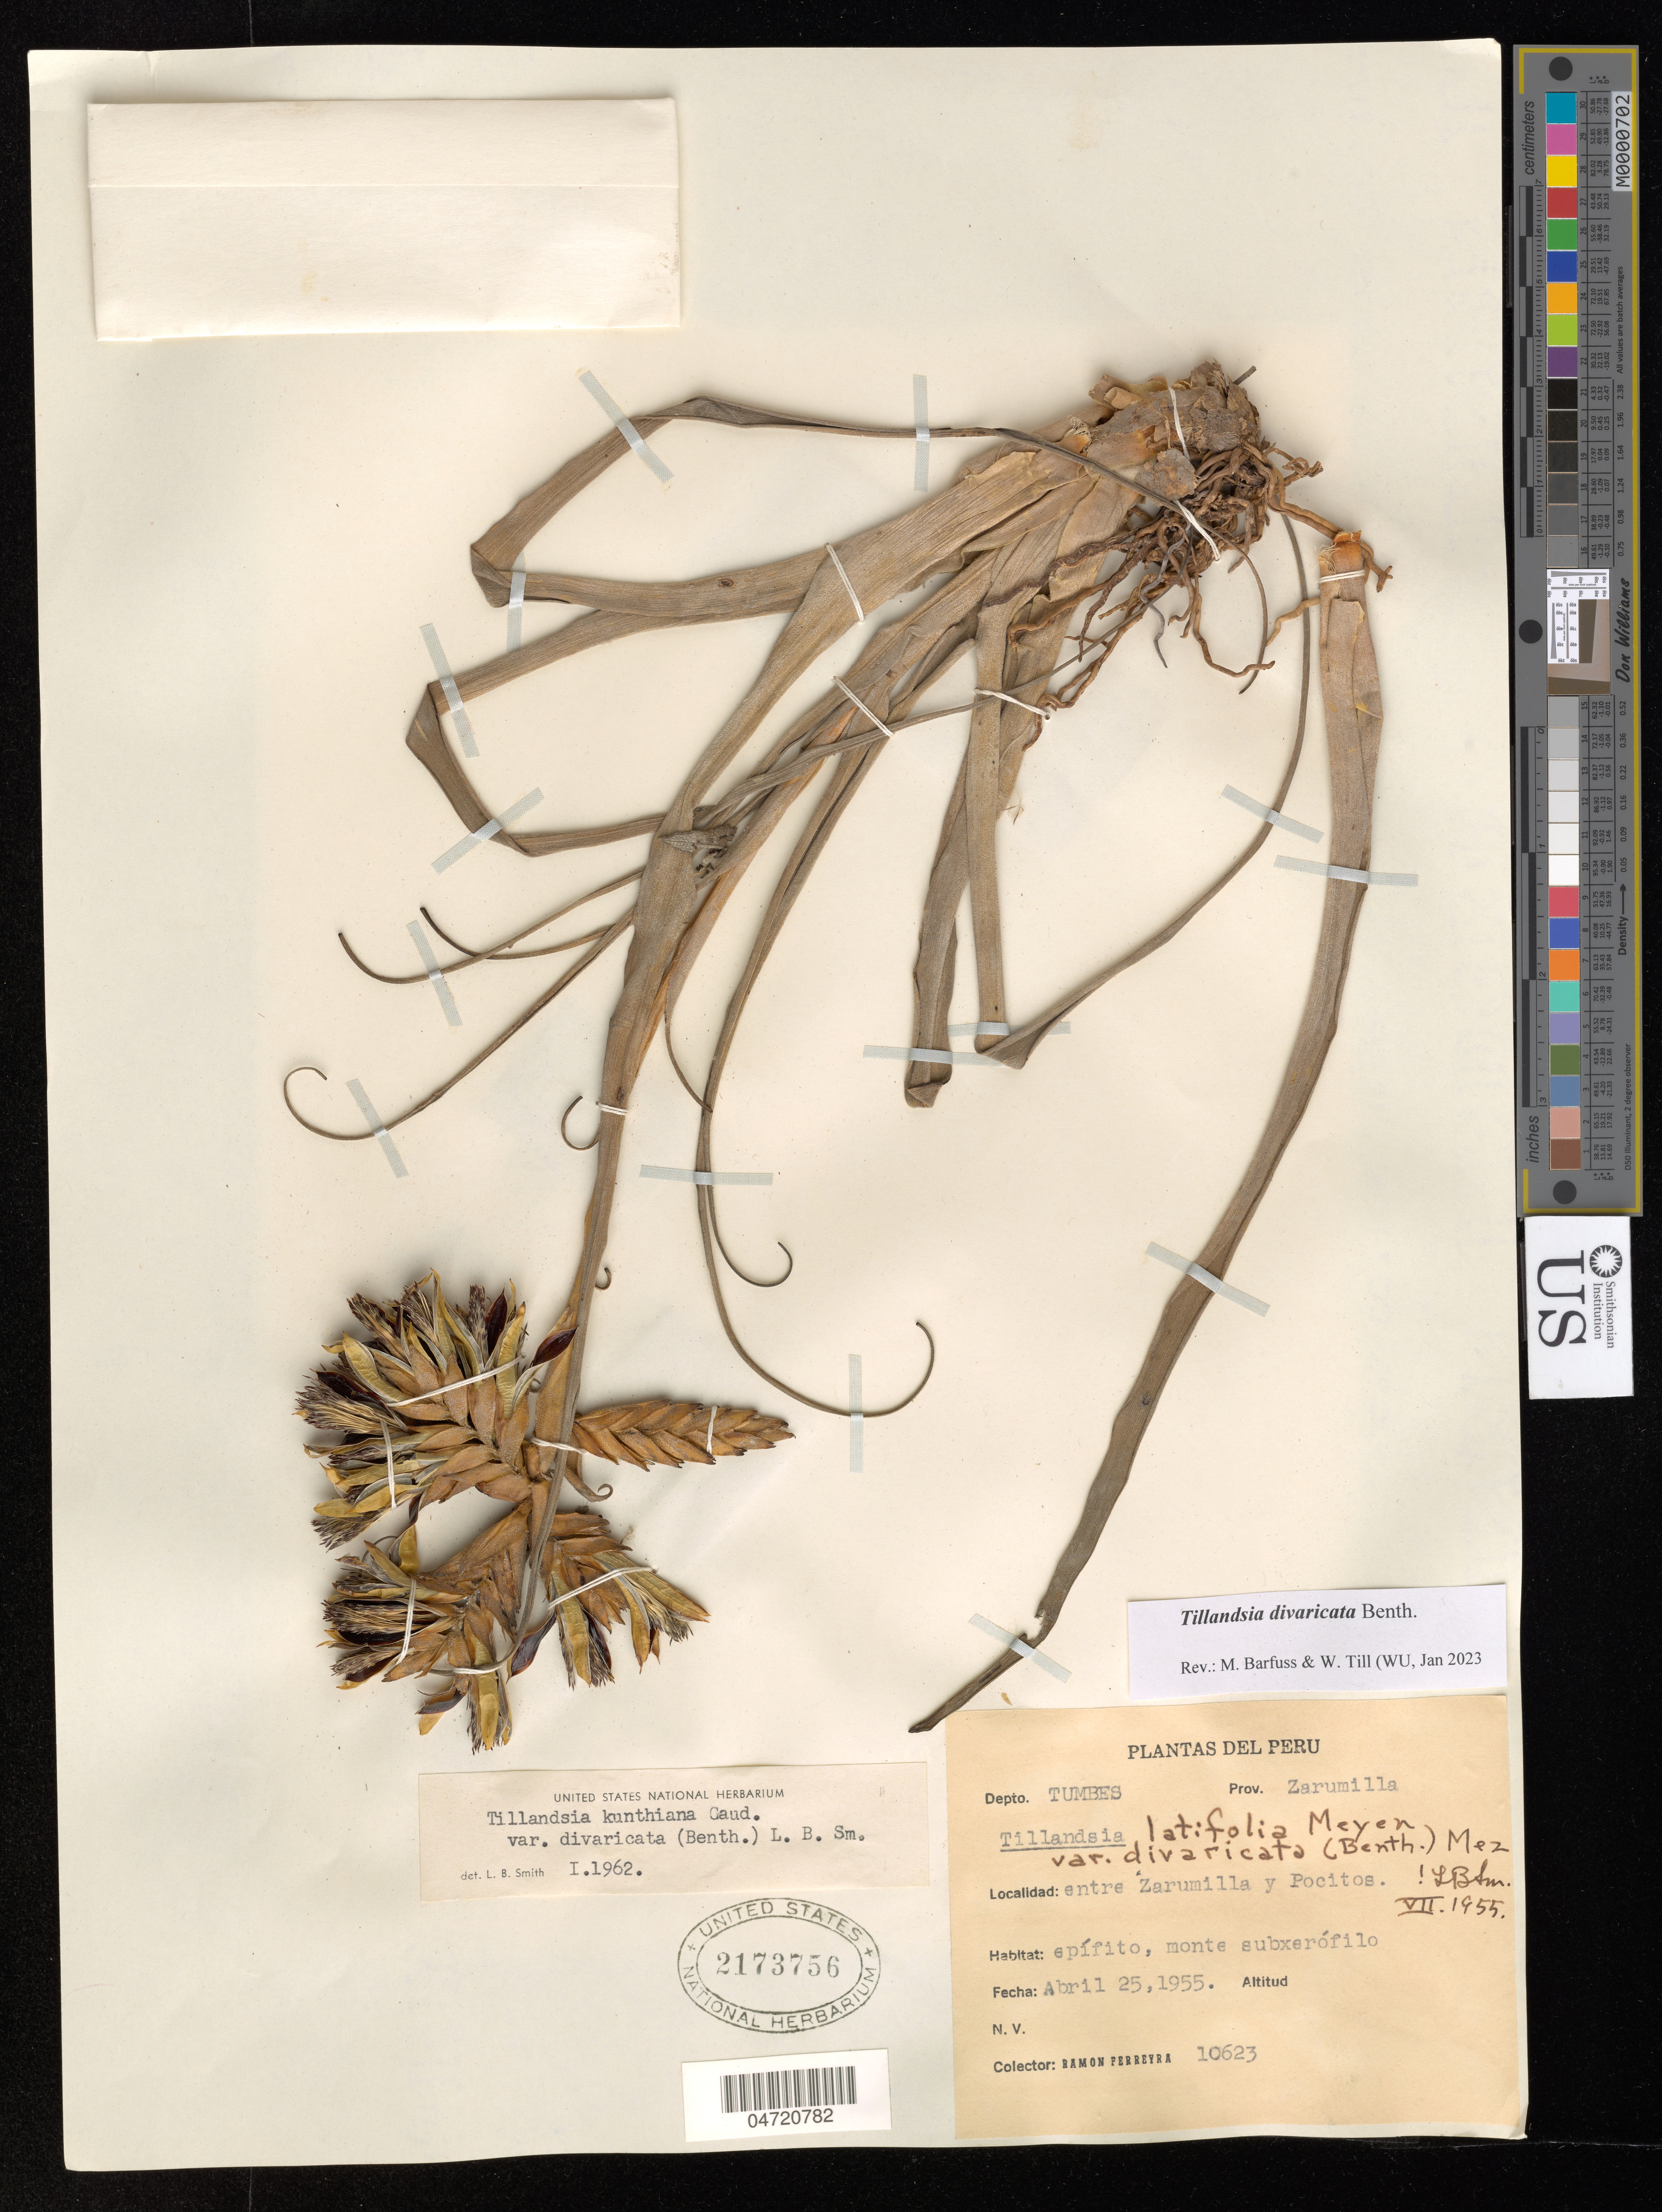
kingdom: Plantae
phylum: Tracheophyta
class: Liliopsida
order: Poales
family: Bromeliaceae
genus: Tillandsia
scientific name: Tillandsia divaricata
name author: Benth.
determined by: Barfuss, Michael H.; Till, W.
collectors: R. A. Ferreyra, E. Cerrate & Ó. Tovar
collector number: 10623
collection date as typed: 25 Apr 1955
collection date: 1955-04-25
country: Peru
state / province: Tumbes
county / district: Zarumilla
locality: Cerca a Zarumilla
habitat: Monte subxerofilo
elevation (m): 100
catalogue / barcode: US 2173756